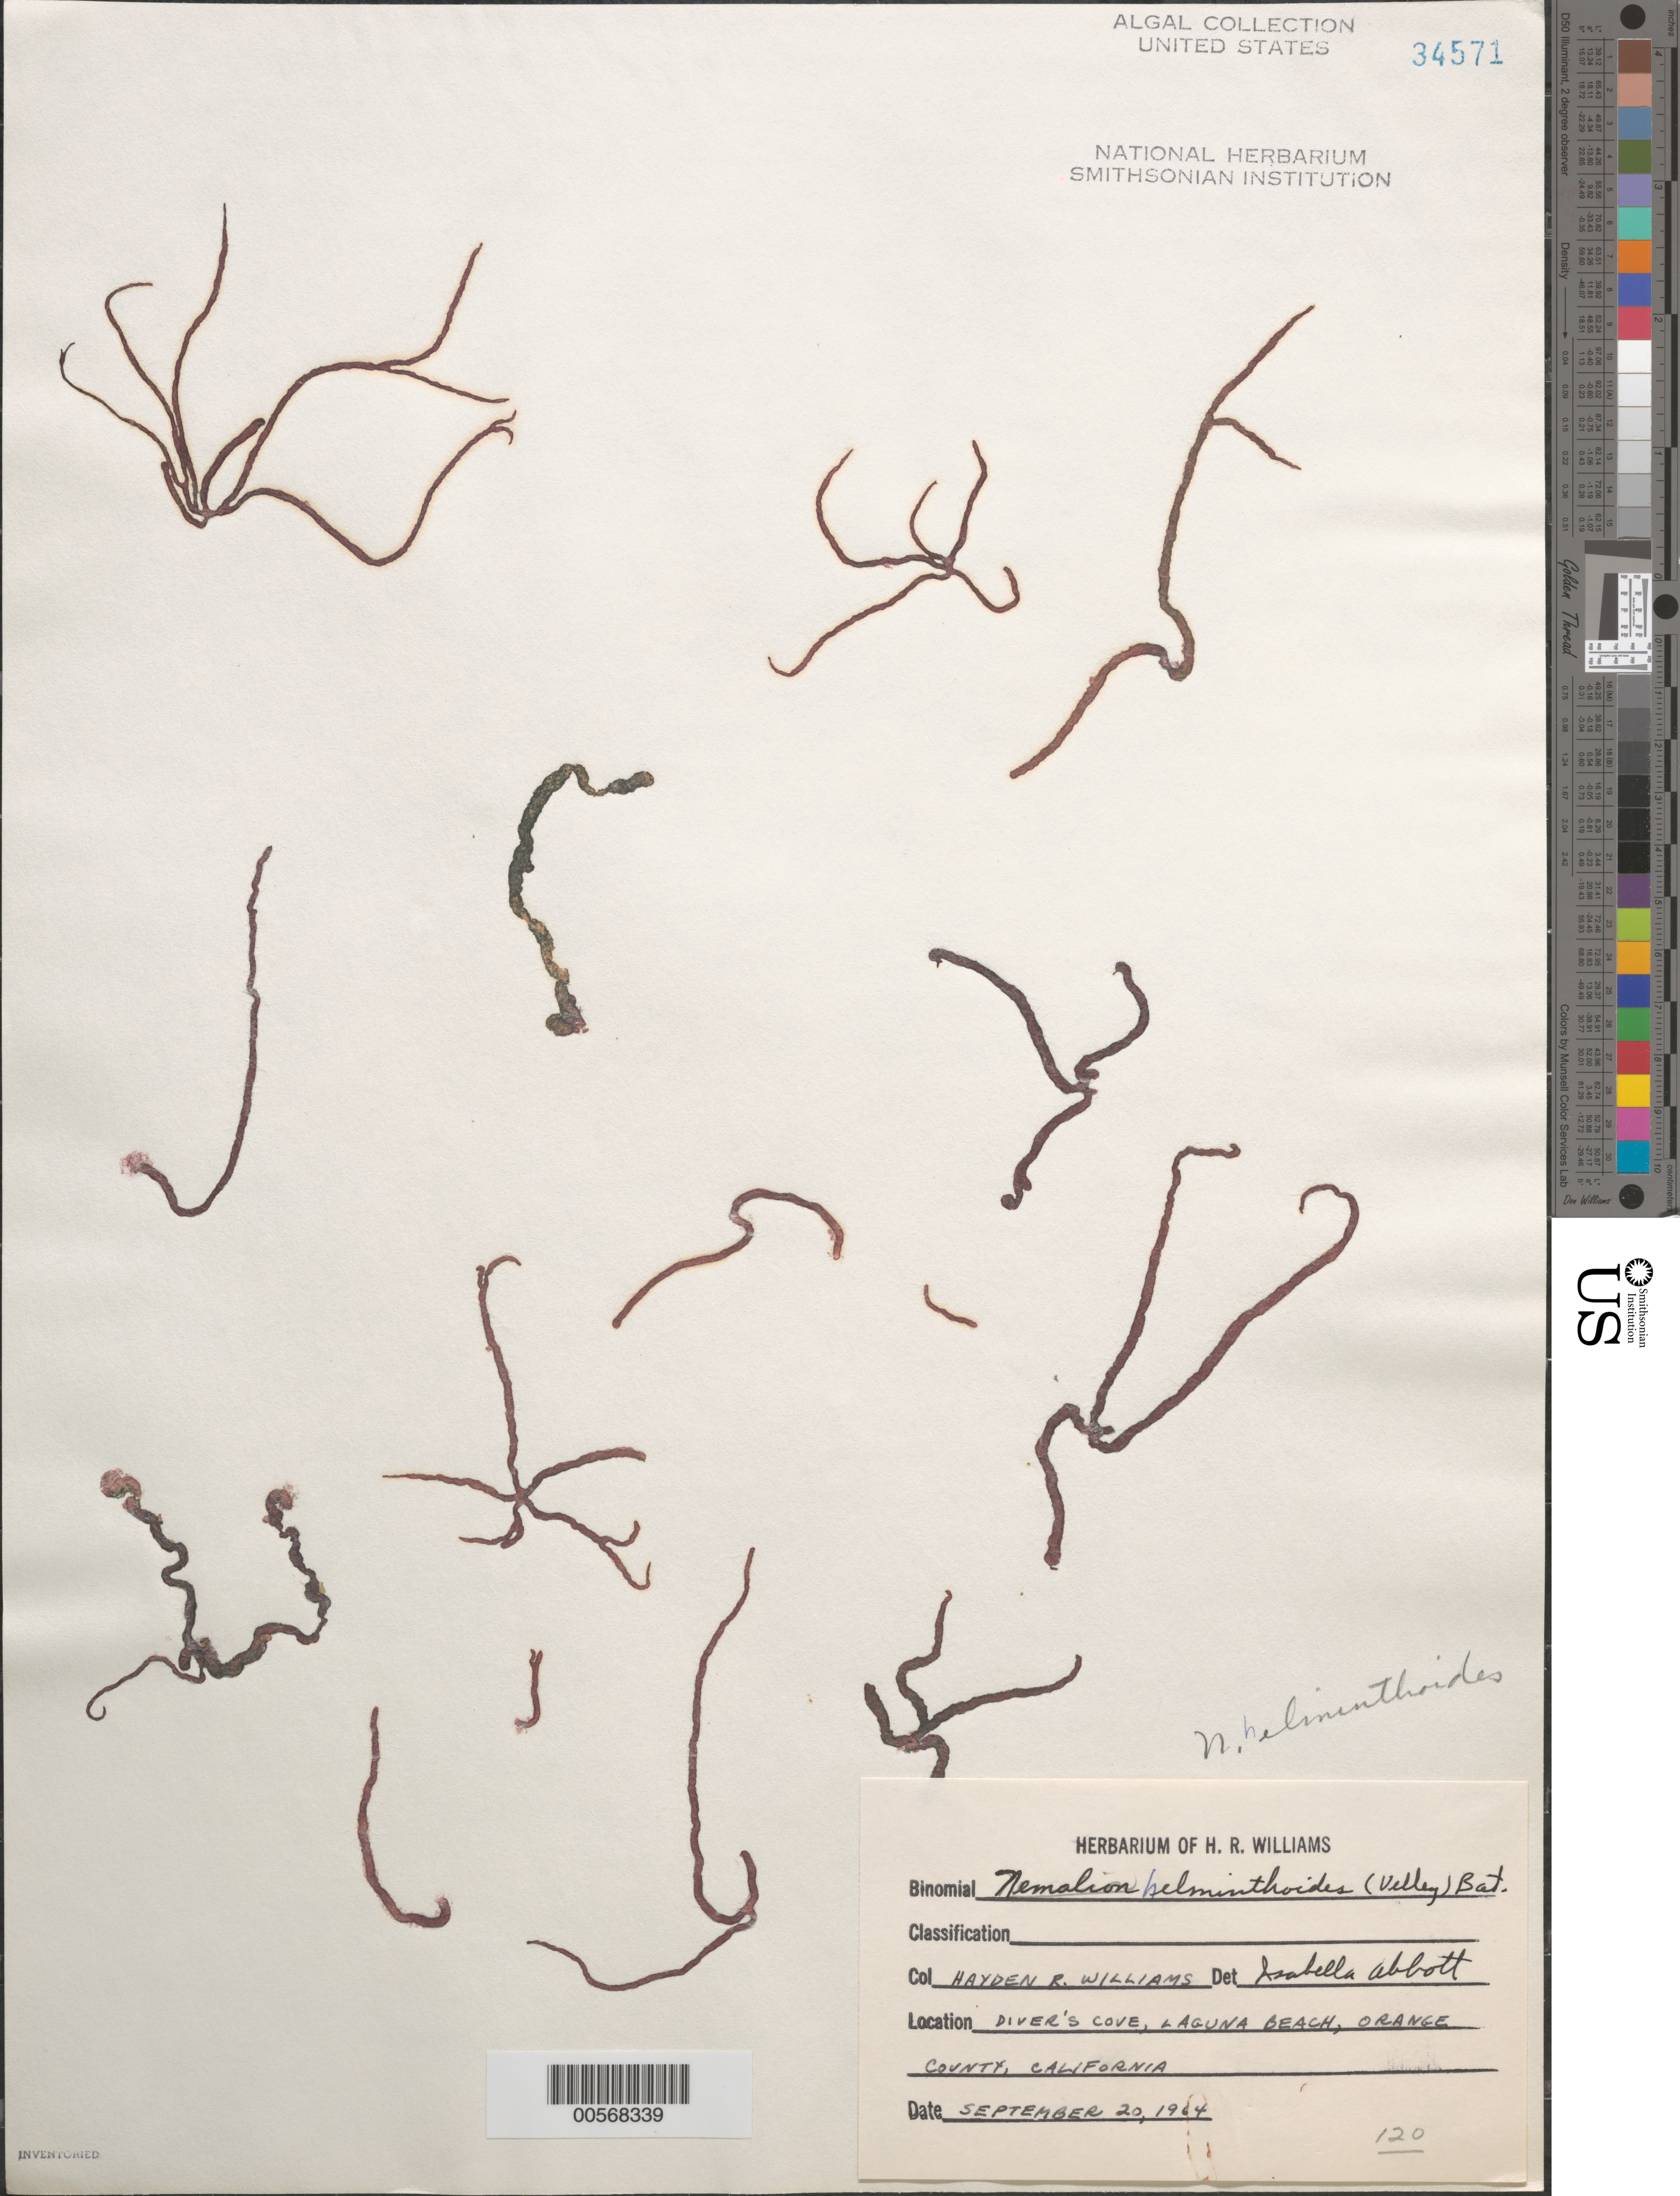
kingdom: Plantae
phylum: Rhodophyta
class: Florideophyceae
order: Nemaliales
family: Nemaliaceae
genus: Nemalion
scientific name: Nemalion multifidum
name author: (Lyngb.) Chauvin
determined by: Algae name updating Project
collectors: H. R. Williams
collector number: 120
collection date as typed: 20 Sep 1964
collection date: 1964-09-20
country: United States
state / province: California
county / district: Orange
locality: Divers Cove, Laguna Beach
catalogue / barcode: US 34571